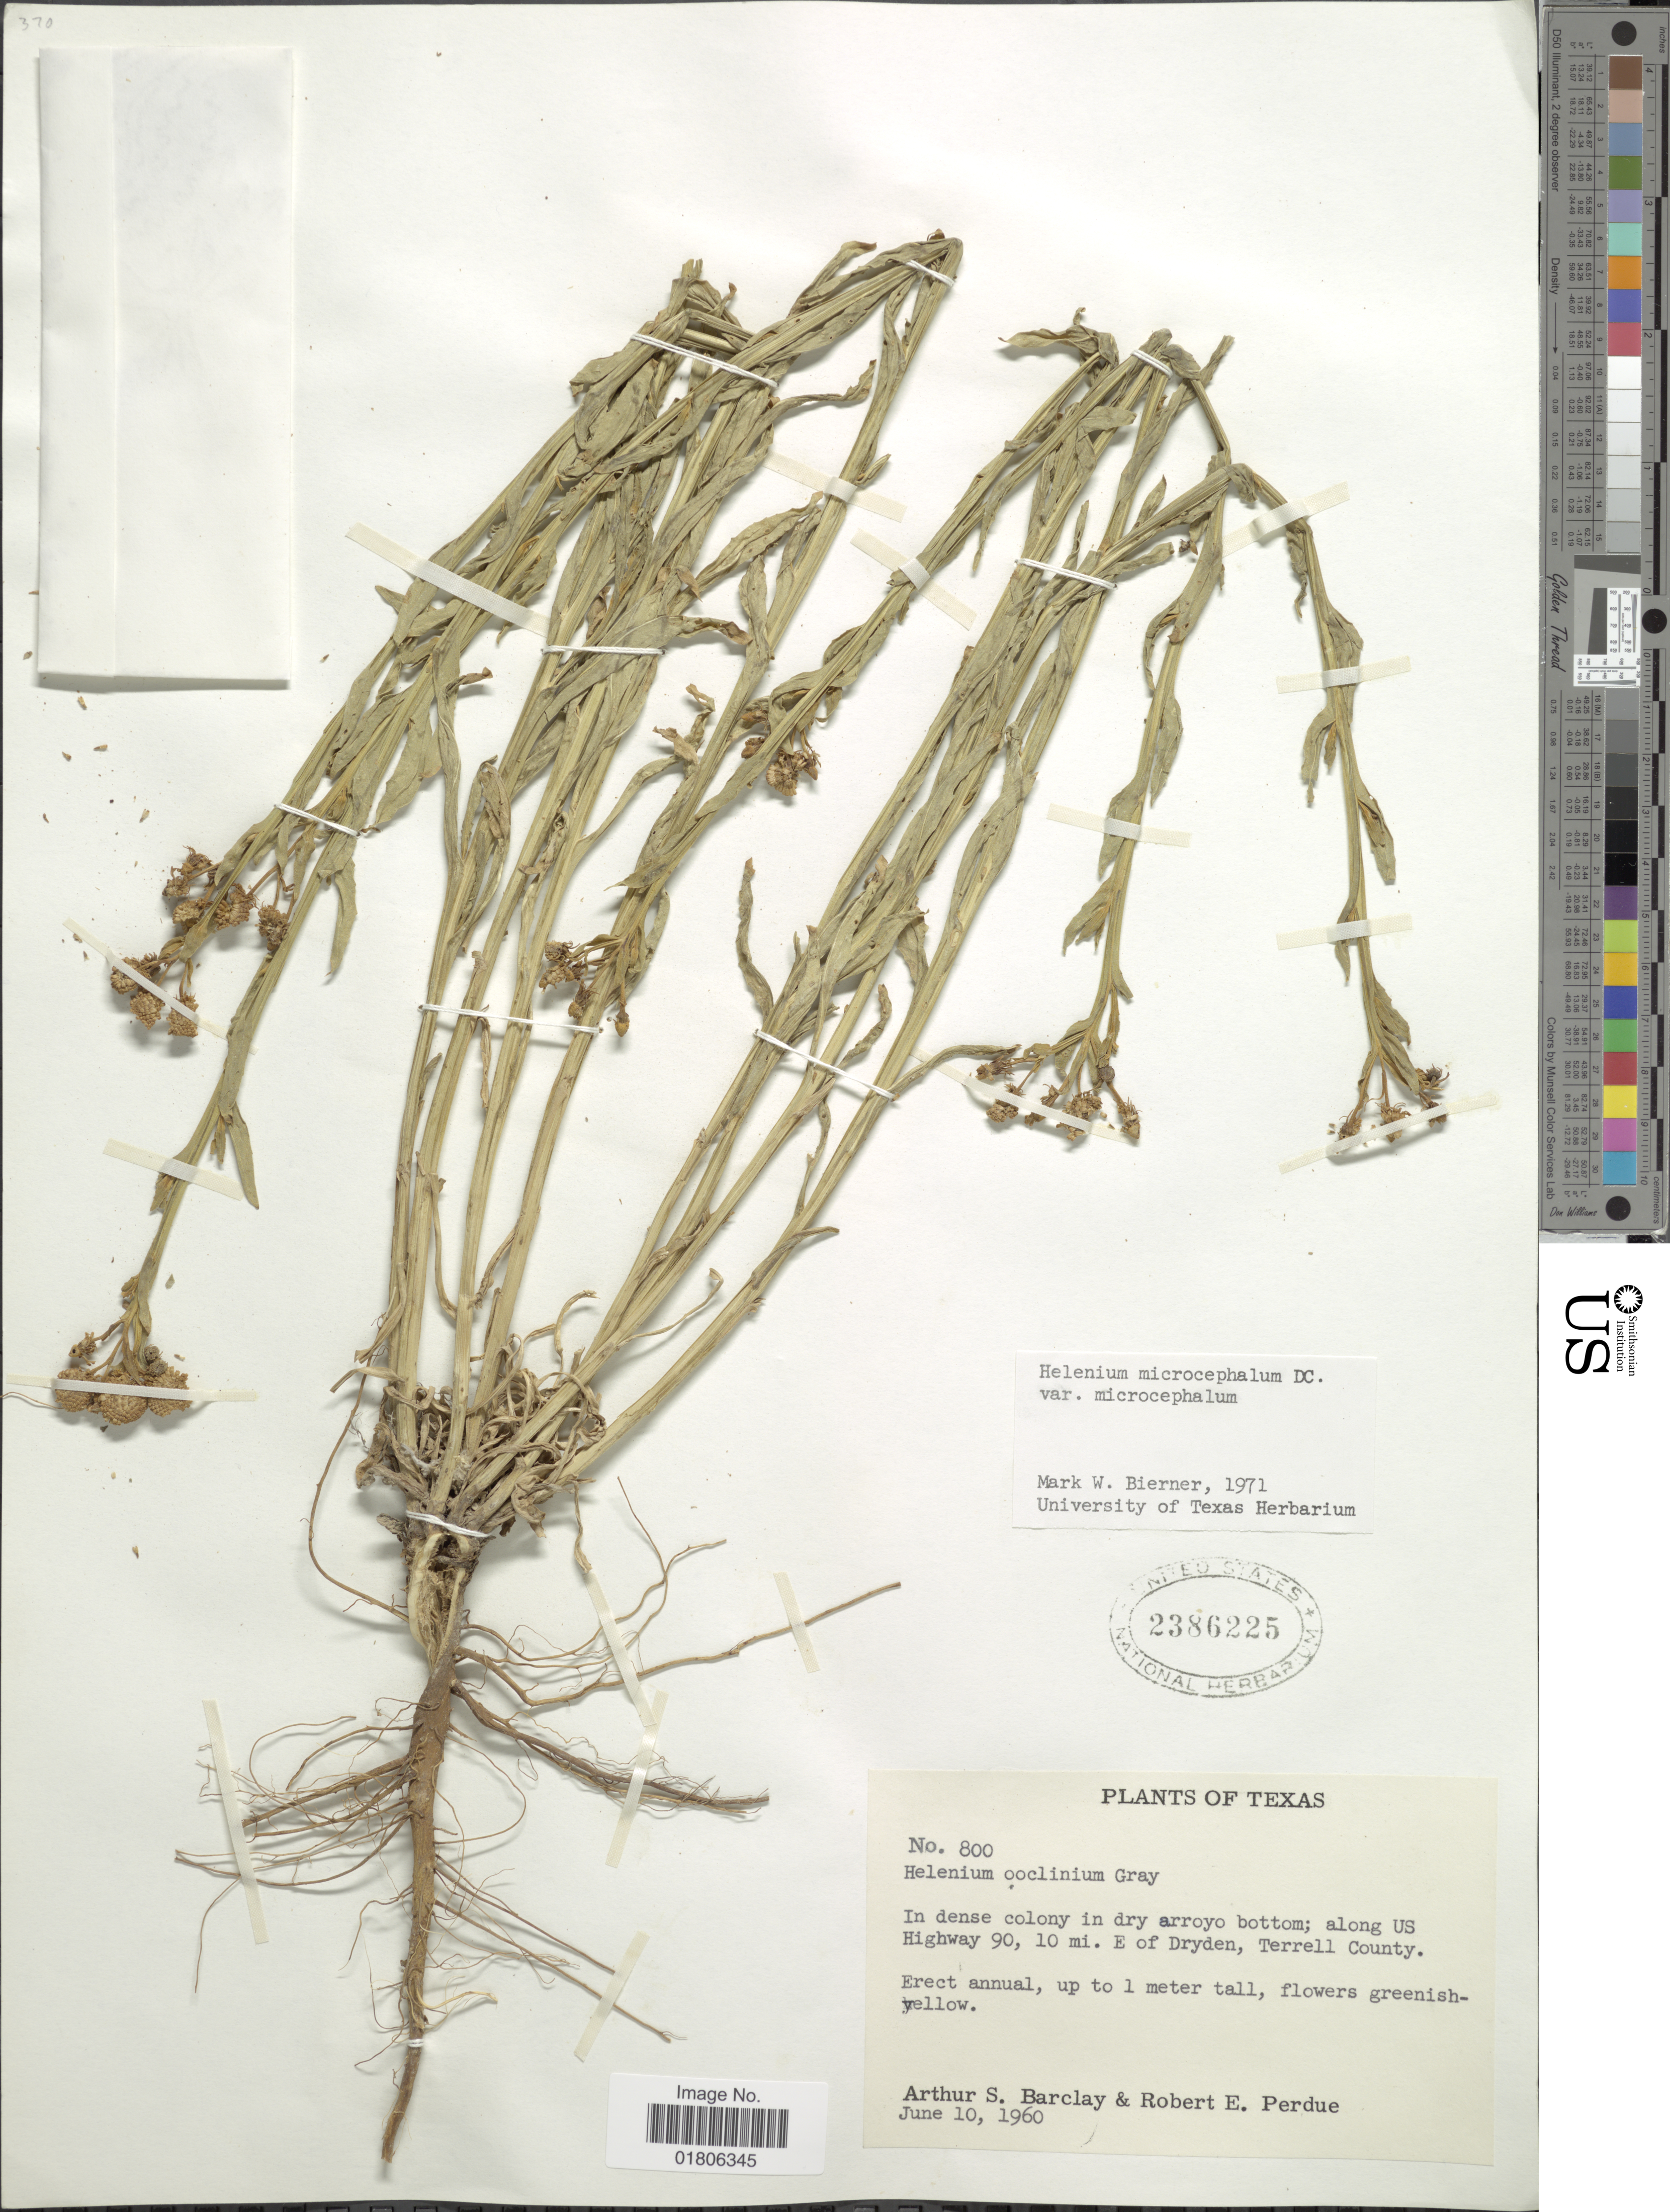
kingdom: Plantae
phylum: Tracheophyta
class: Magnoliopsida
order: Asterales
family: Asteraceae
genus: Helenium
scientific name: Helenium microcephalum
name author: DC.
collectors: A. S. Barclay & R. E. Perdue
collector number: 800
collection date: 1960-06-10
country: United States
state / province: Texas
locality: In dense colony in dry arroyo bottom; along US Highway 90, 10 mi E of Dryden, Terrell County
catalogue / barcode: US 2386225